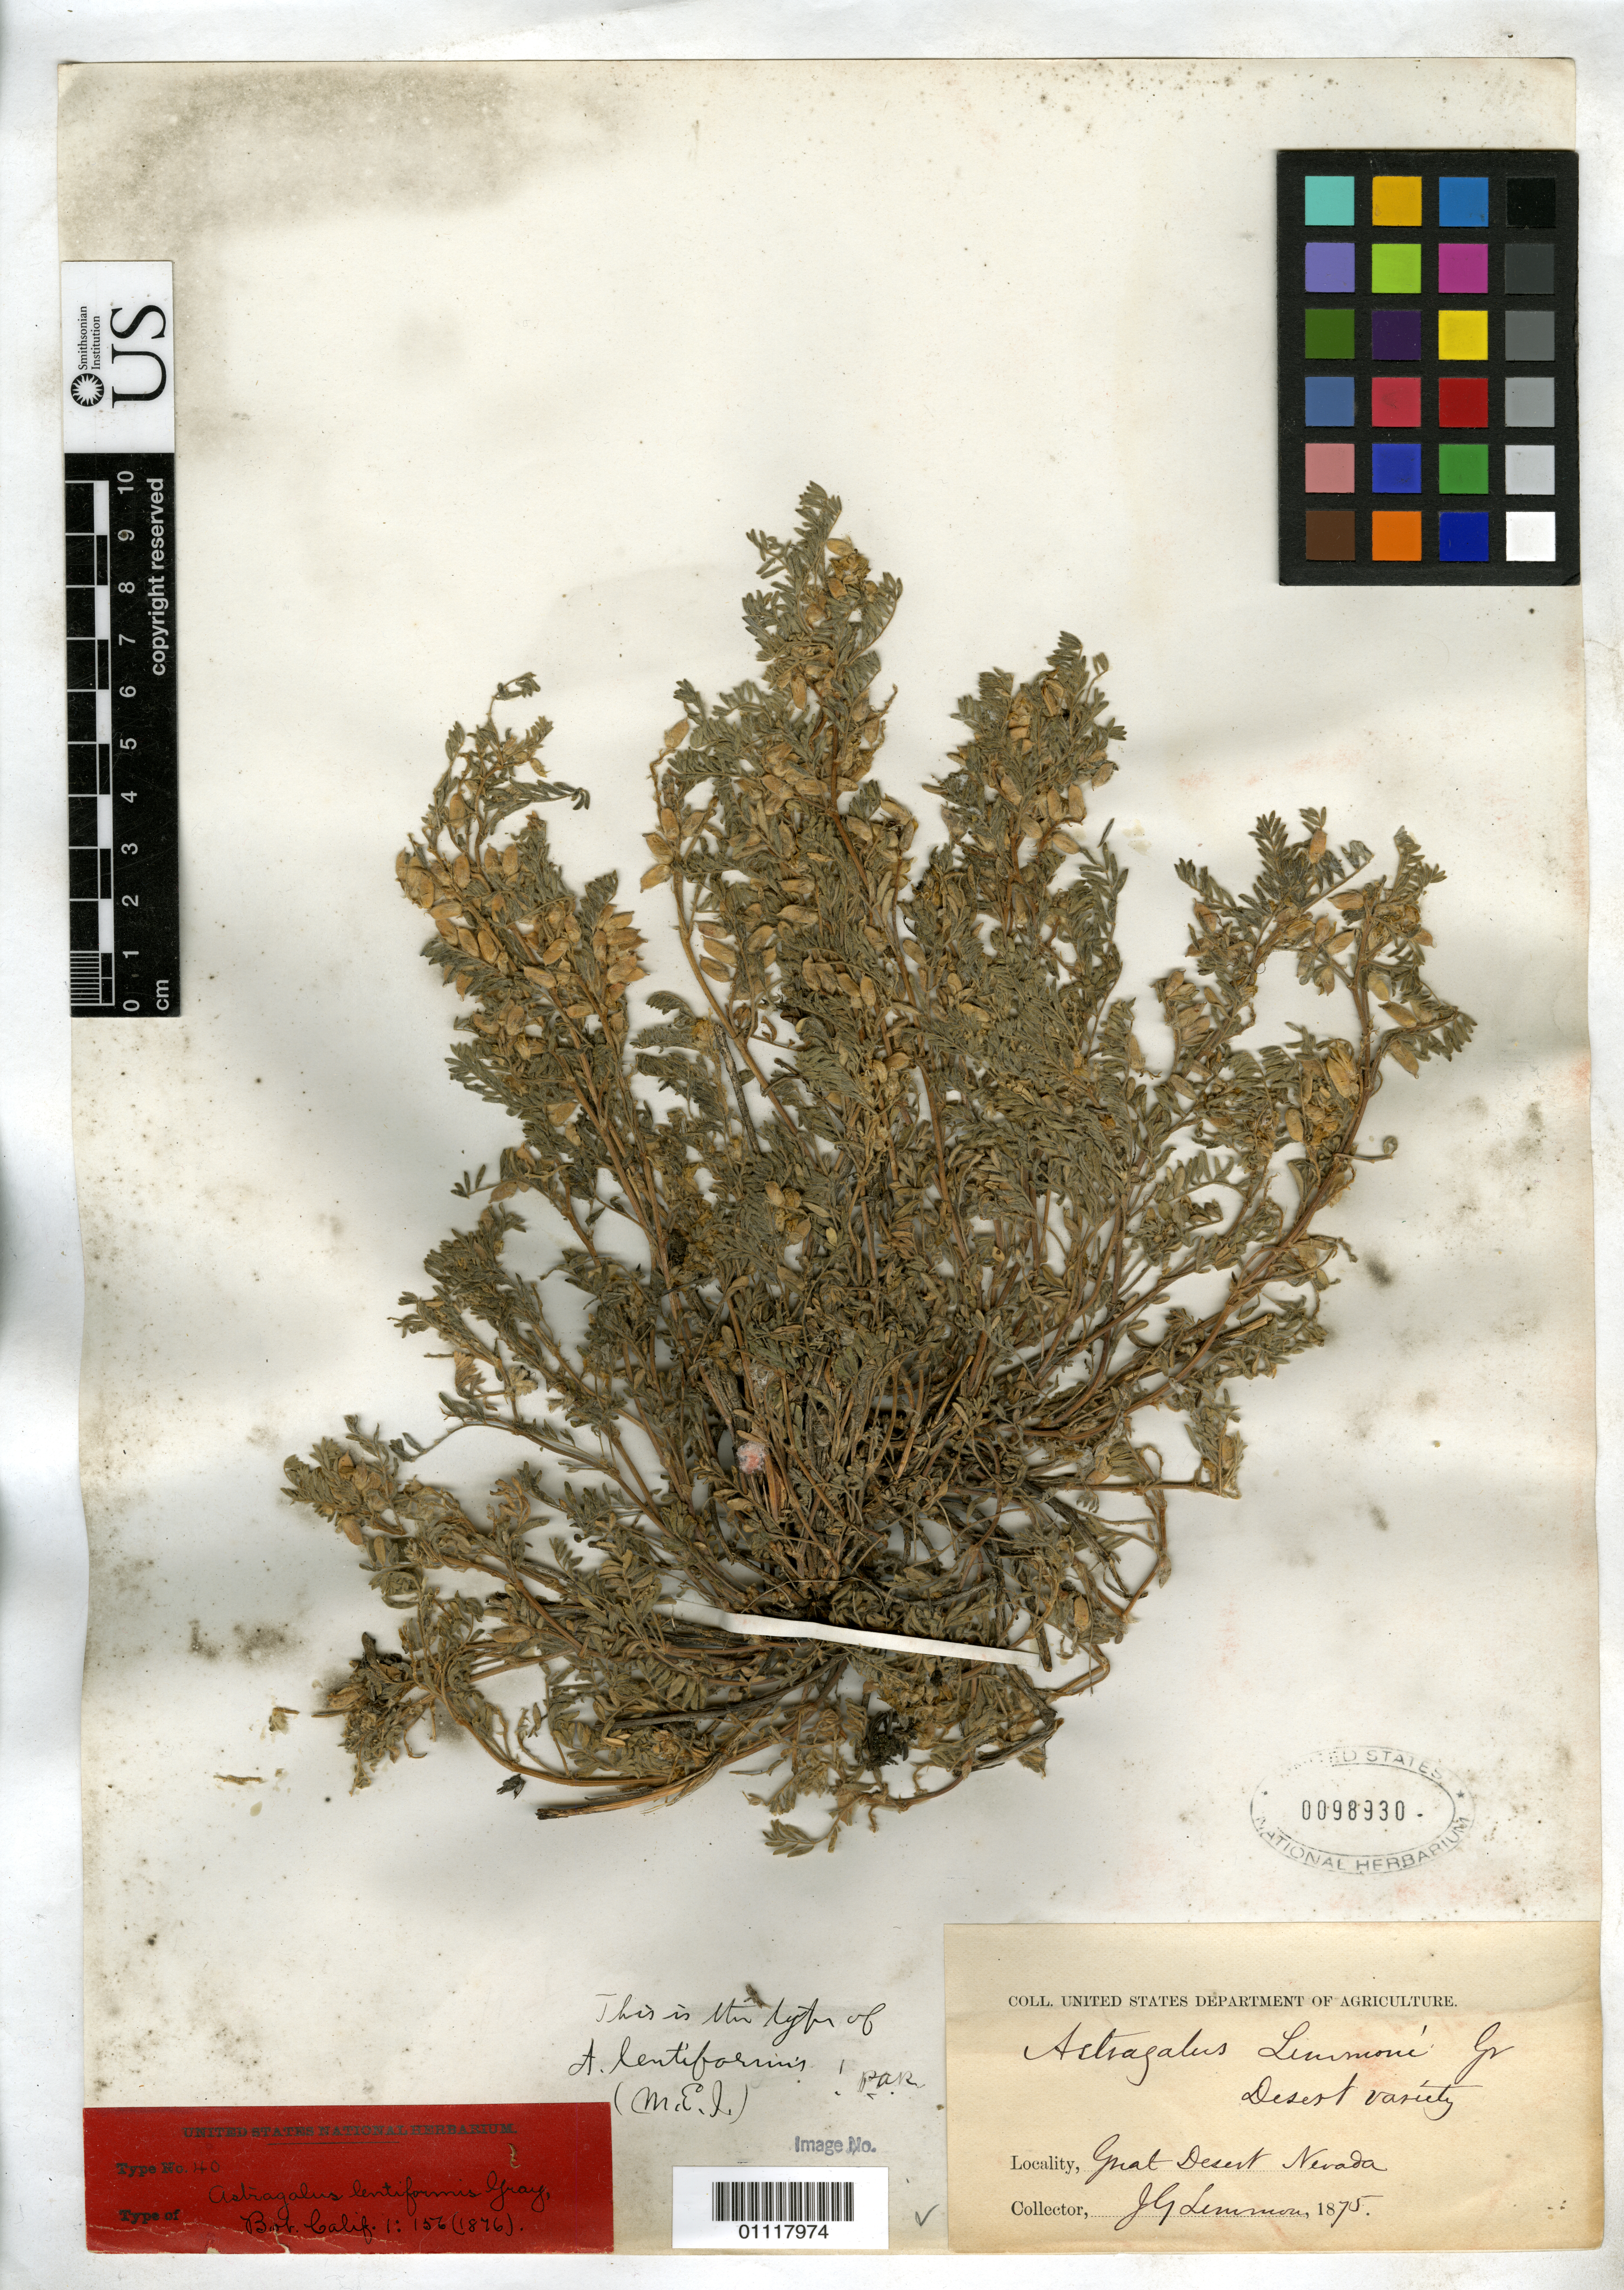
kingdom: Plantae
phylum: Tracheophyta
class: Magnoliopsida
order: Fabales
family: Fabaceae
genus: Astragalus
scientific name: Astragalus lentiformis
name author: A. Gray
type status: Type Collection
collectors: J. G. Lemmon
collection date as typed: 1875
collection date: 1875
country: United States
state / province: Nevada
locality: Great Desert Nevada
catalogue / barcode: US 98930